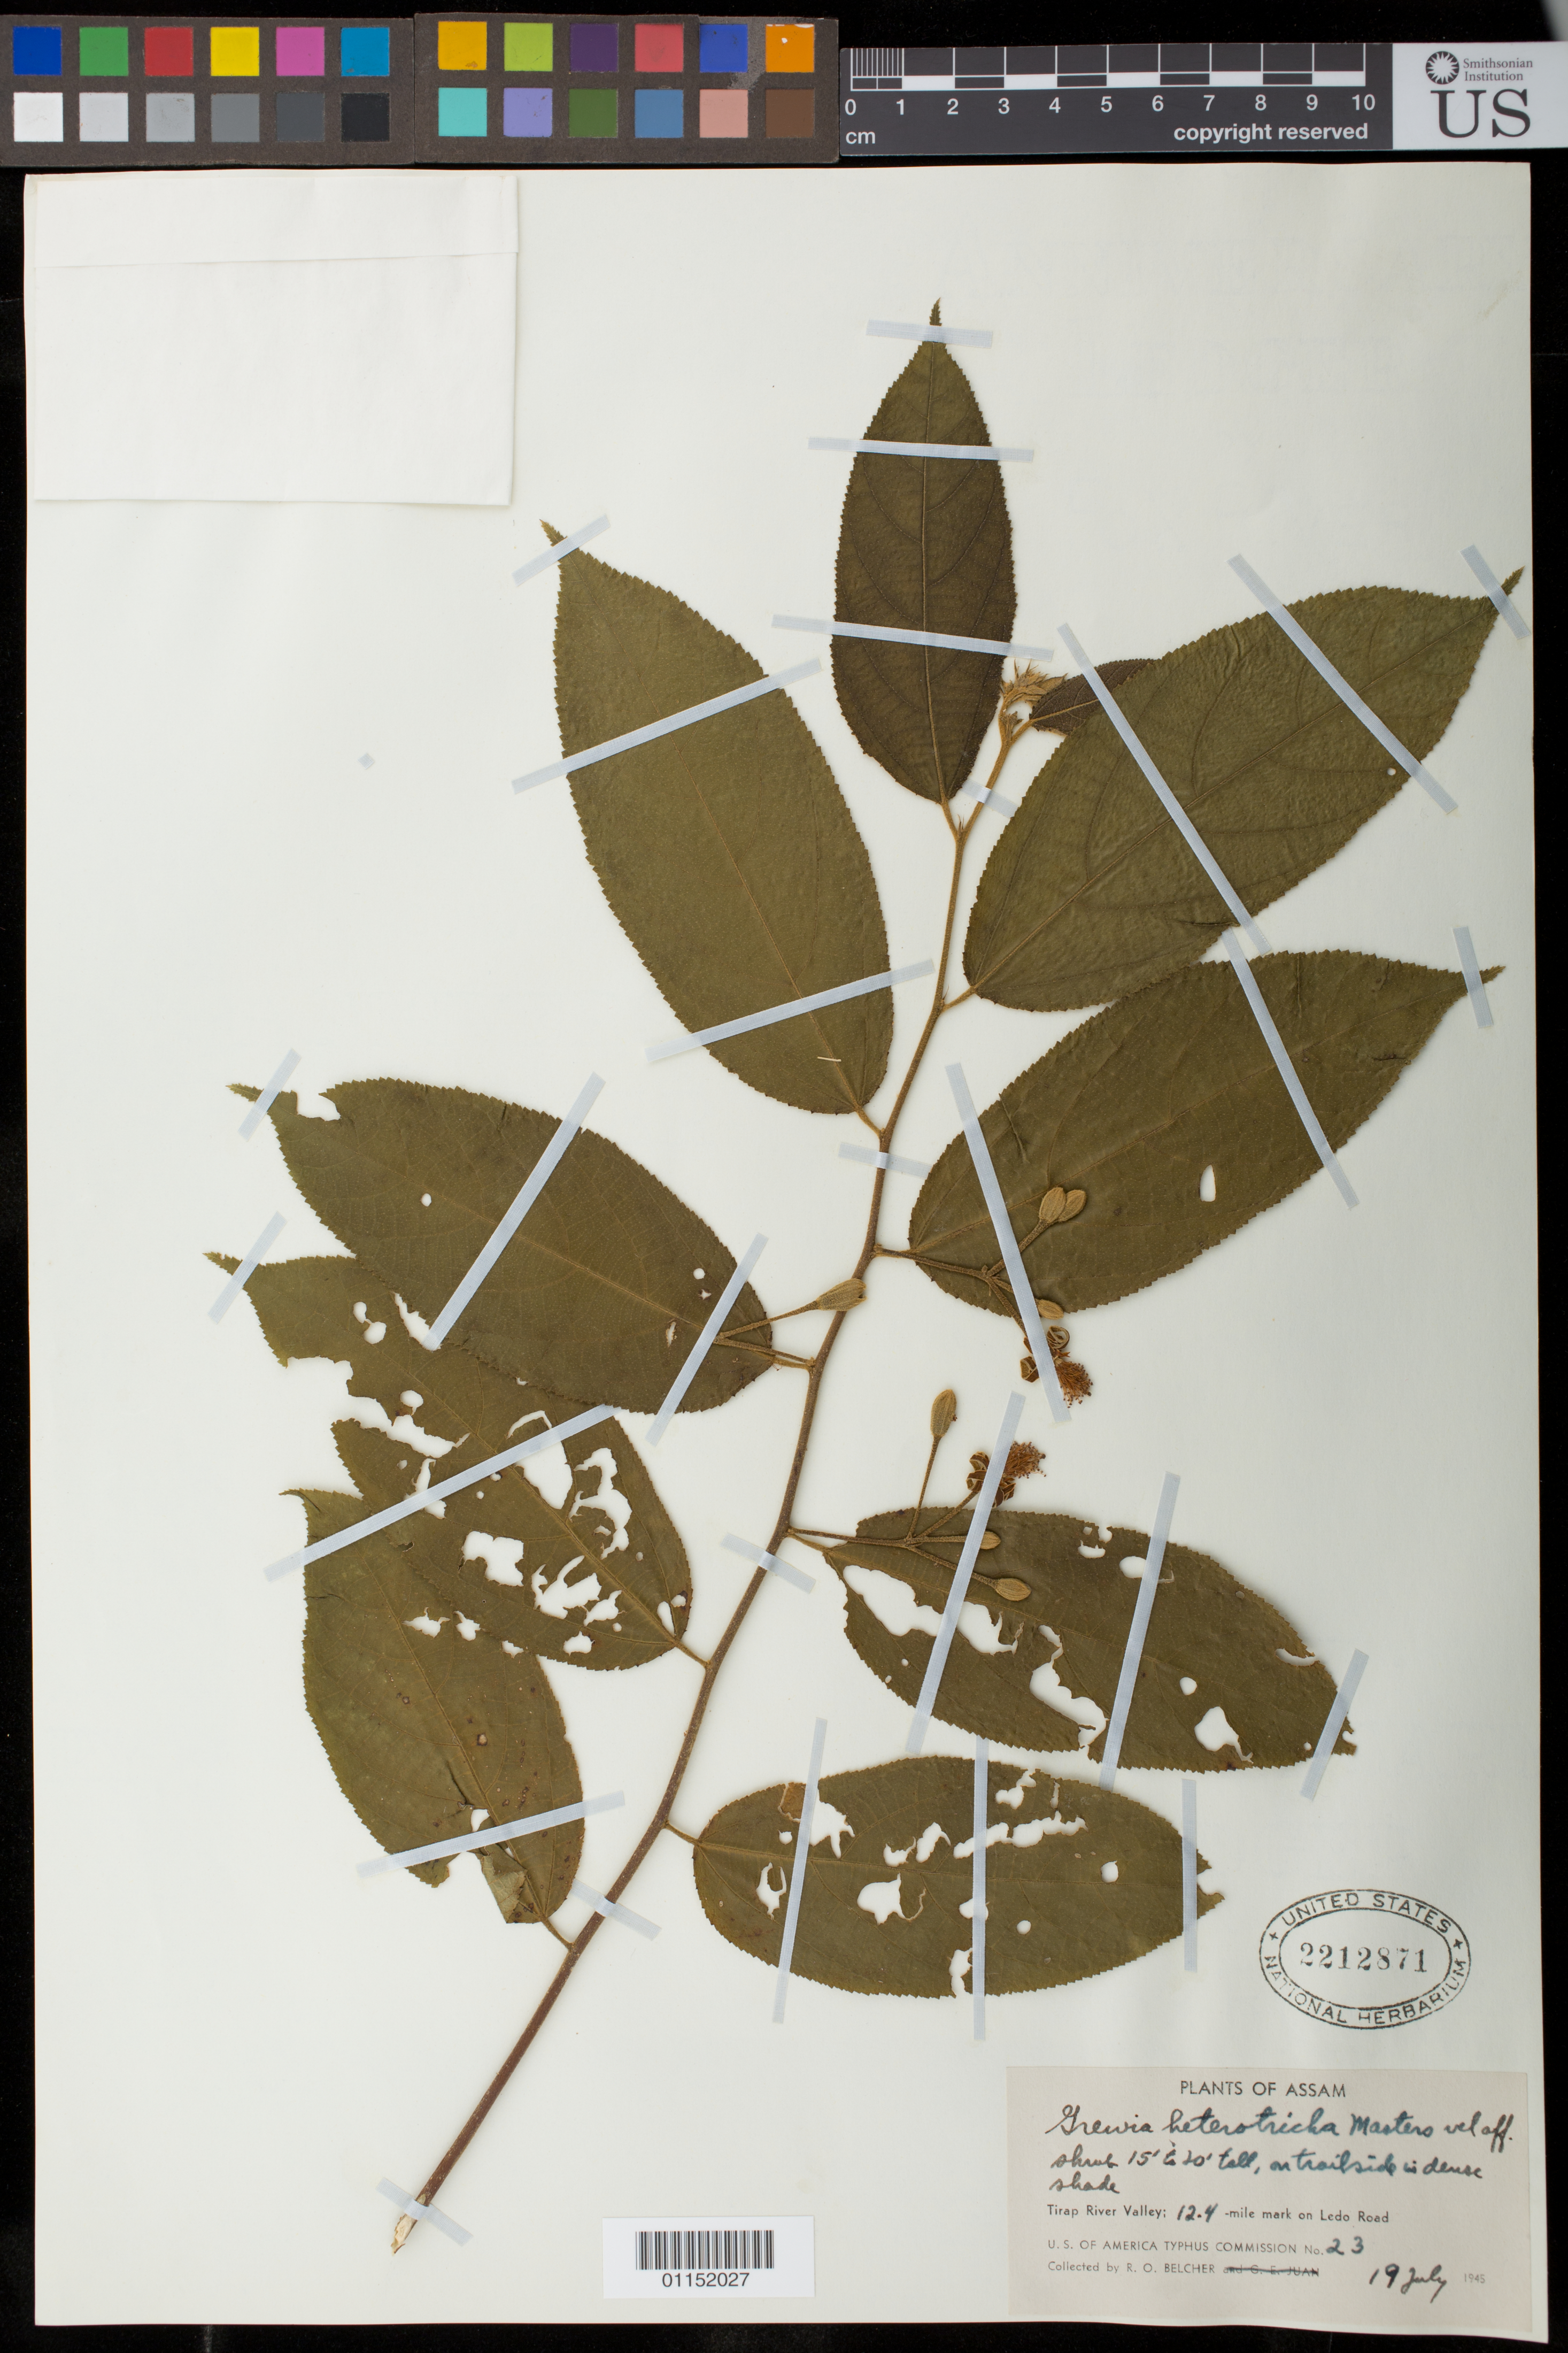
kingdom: Plantae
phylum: Tracheophyta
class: Magnoliopsida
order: Malvales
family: Malvaceae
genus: Grewia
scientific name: Grewia laevigata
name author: Vahl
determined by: Jourdain-Fievet, L.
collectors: R. Belcher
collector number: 23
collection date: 1945-07-19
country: India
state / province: Assam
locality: Tirap Valley River, 12.4 mile mark on Ledo Road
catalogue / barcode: US 2212871